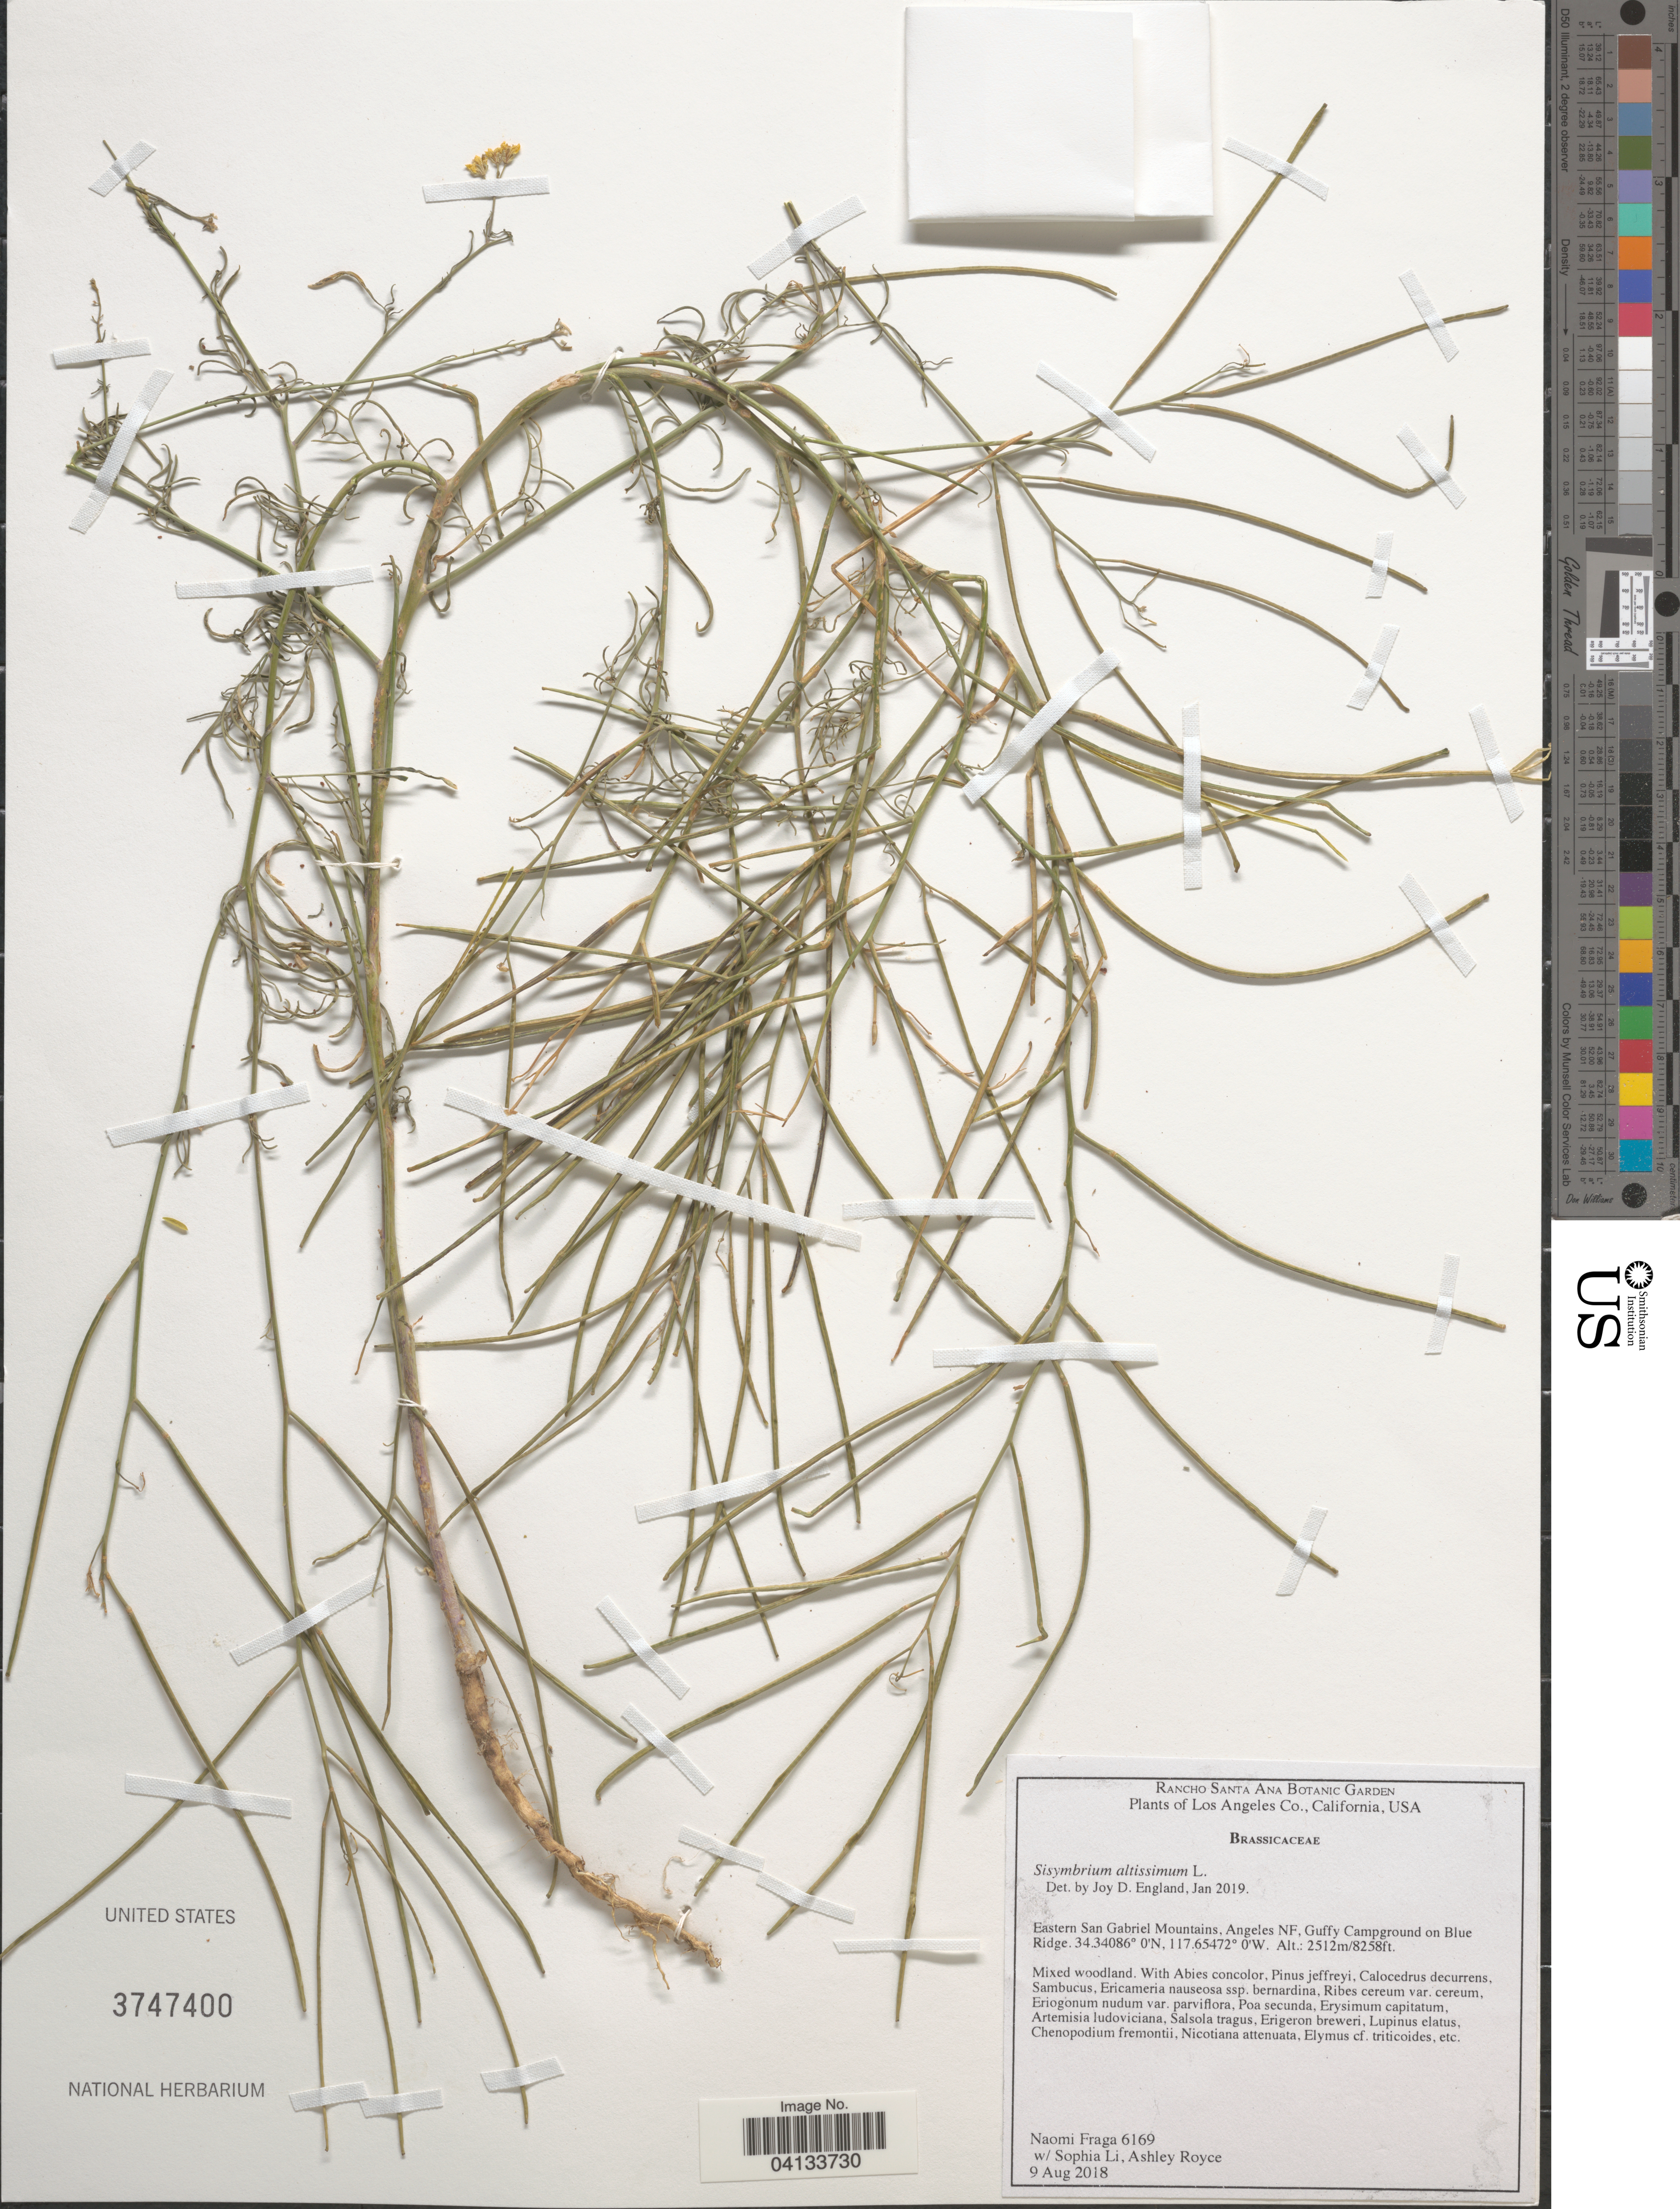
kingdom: Plantae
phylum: Tracheophyta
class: Magnoliopsida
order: Brassicales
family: Brassicaceae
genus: Sisymbrium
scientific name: Sisymbrium altissimum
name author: L.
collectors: N. Fraga, S. Li & A. Royce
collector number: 6169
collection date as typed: Transcribed d/m/y: 9/8/2018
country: United States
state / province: California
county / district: Los Angeles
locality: Los Angeles Co. Eastern San Gabriel Mountains, Angeles NF, Guffy Campground on Blue Ridge.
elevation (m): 2512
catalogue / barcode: US 3747400